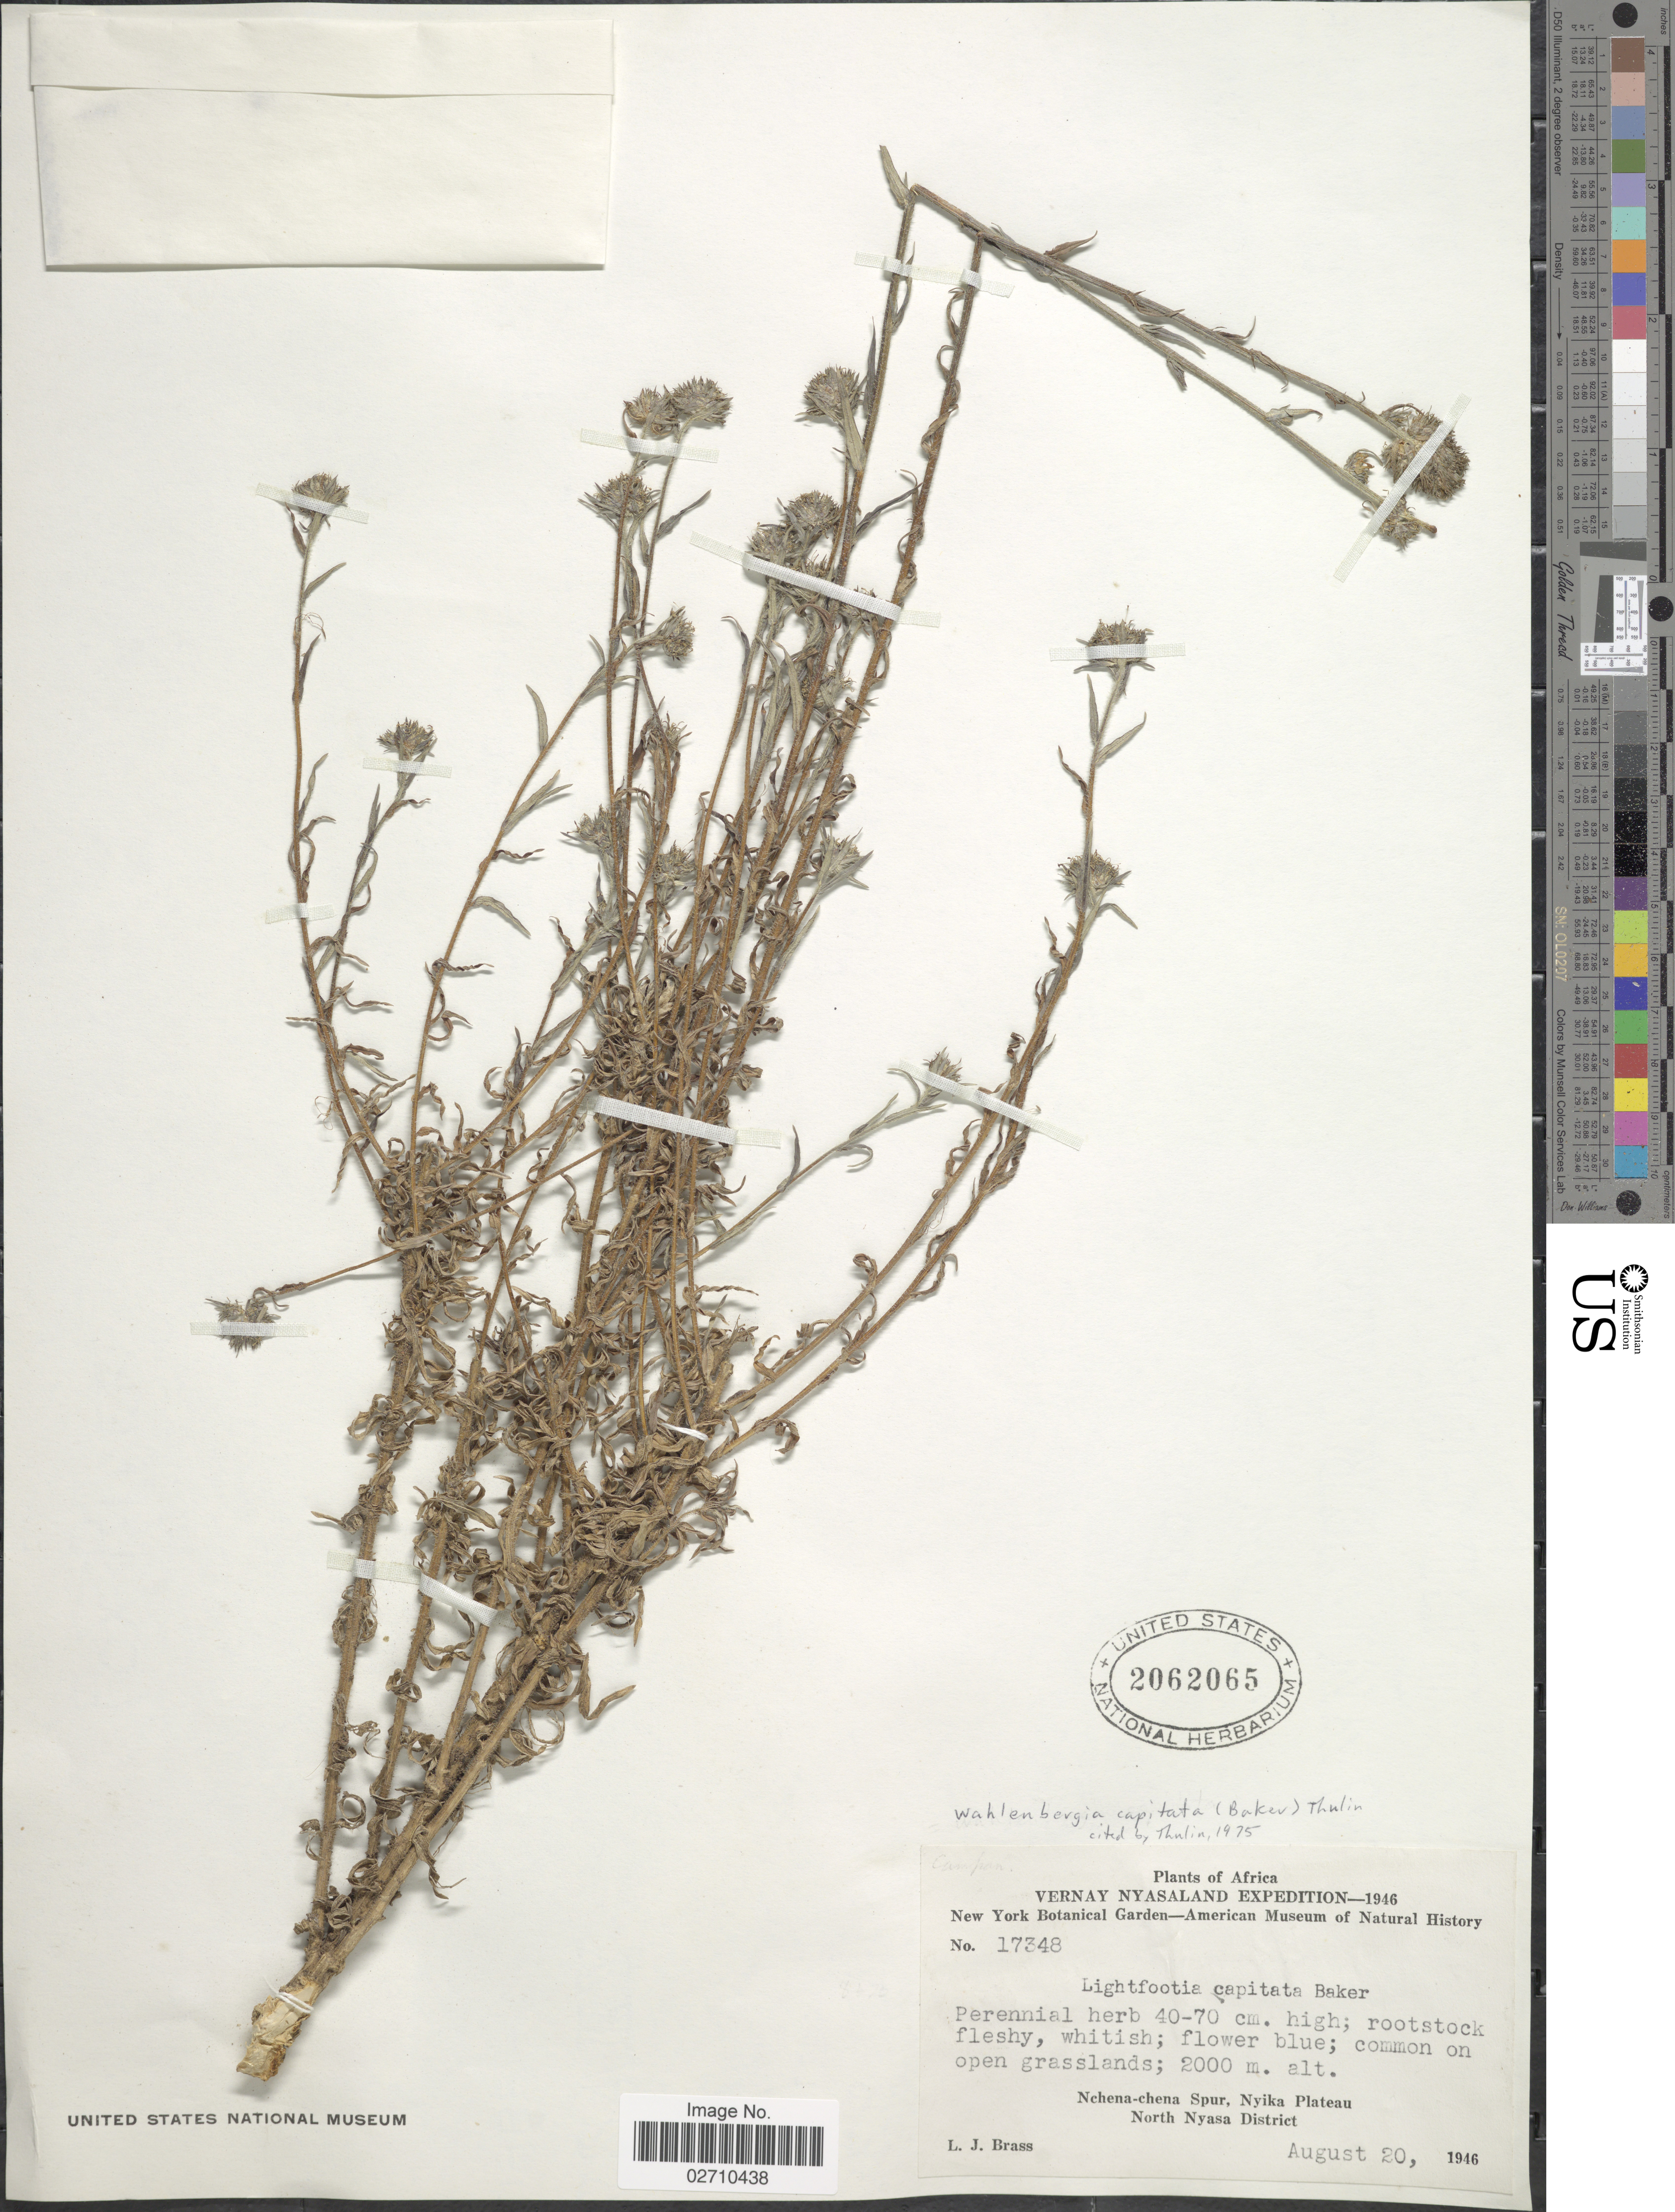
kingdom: Plantae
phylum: Tracheophyta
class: Magnoliopsida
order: Asterales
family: Campanulaceae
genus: Wahlenbergia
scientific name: Wahlenbergia capitata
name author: (Baker) Thulin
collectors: L. J. Brass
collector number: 17348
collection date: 1946-08-20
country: Malawi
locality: Vernay Nyasaland. Nchena-chena Spur, Nyika Plateau. North Nyasa District.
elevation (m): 2000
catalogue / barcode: US 2062065